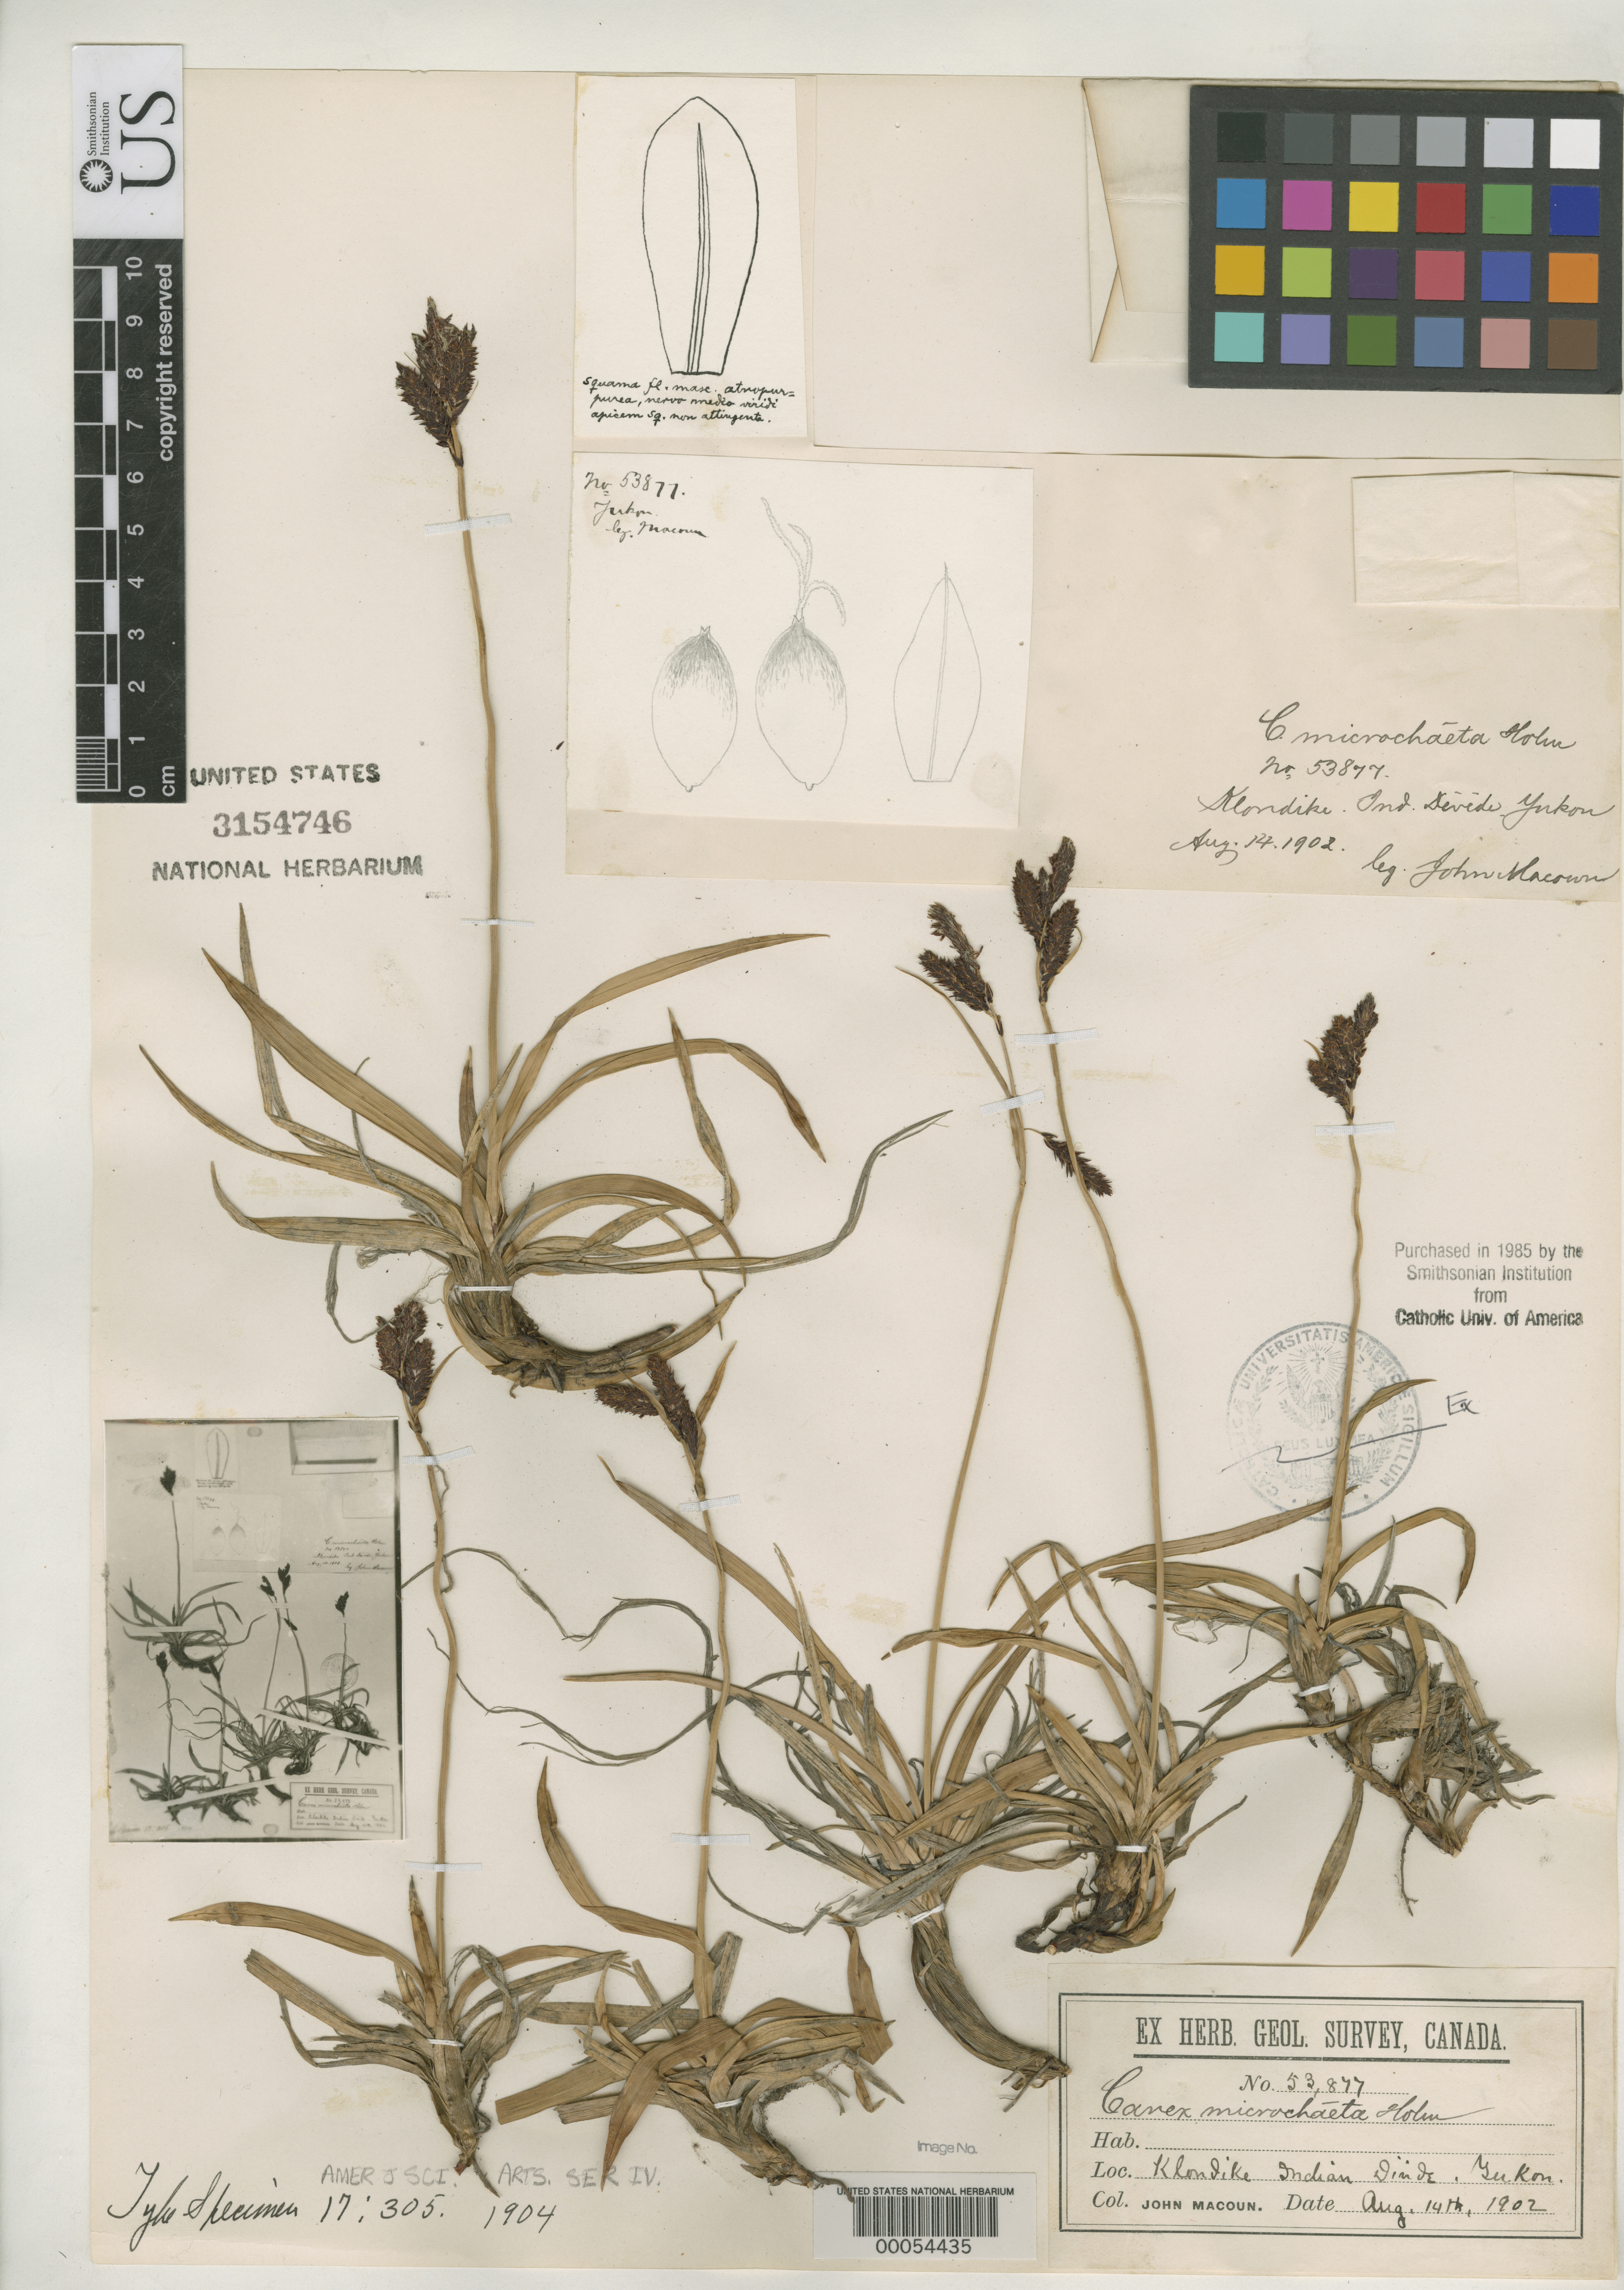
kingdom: Plantae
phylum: Tracheophyta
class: Liliopsida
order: Poales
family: Cyperaceae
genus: Carex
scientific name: Carex microchaeta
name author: Holm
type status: Isotype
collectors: J. Macoun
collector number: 53877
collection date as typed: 14 Aug 1902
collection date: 1902-08-14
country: Canada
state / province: Yukon Territory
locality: Klondike, Indian Divide.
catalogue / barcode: US 3154746